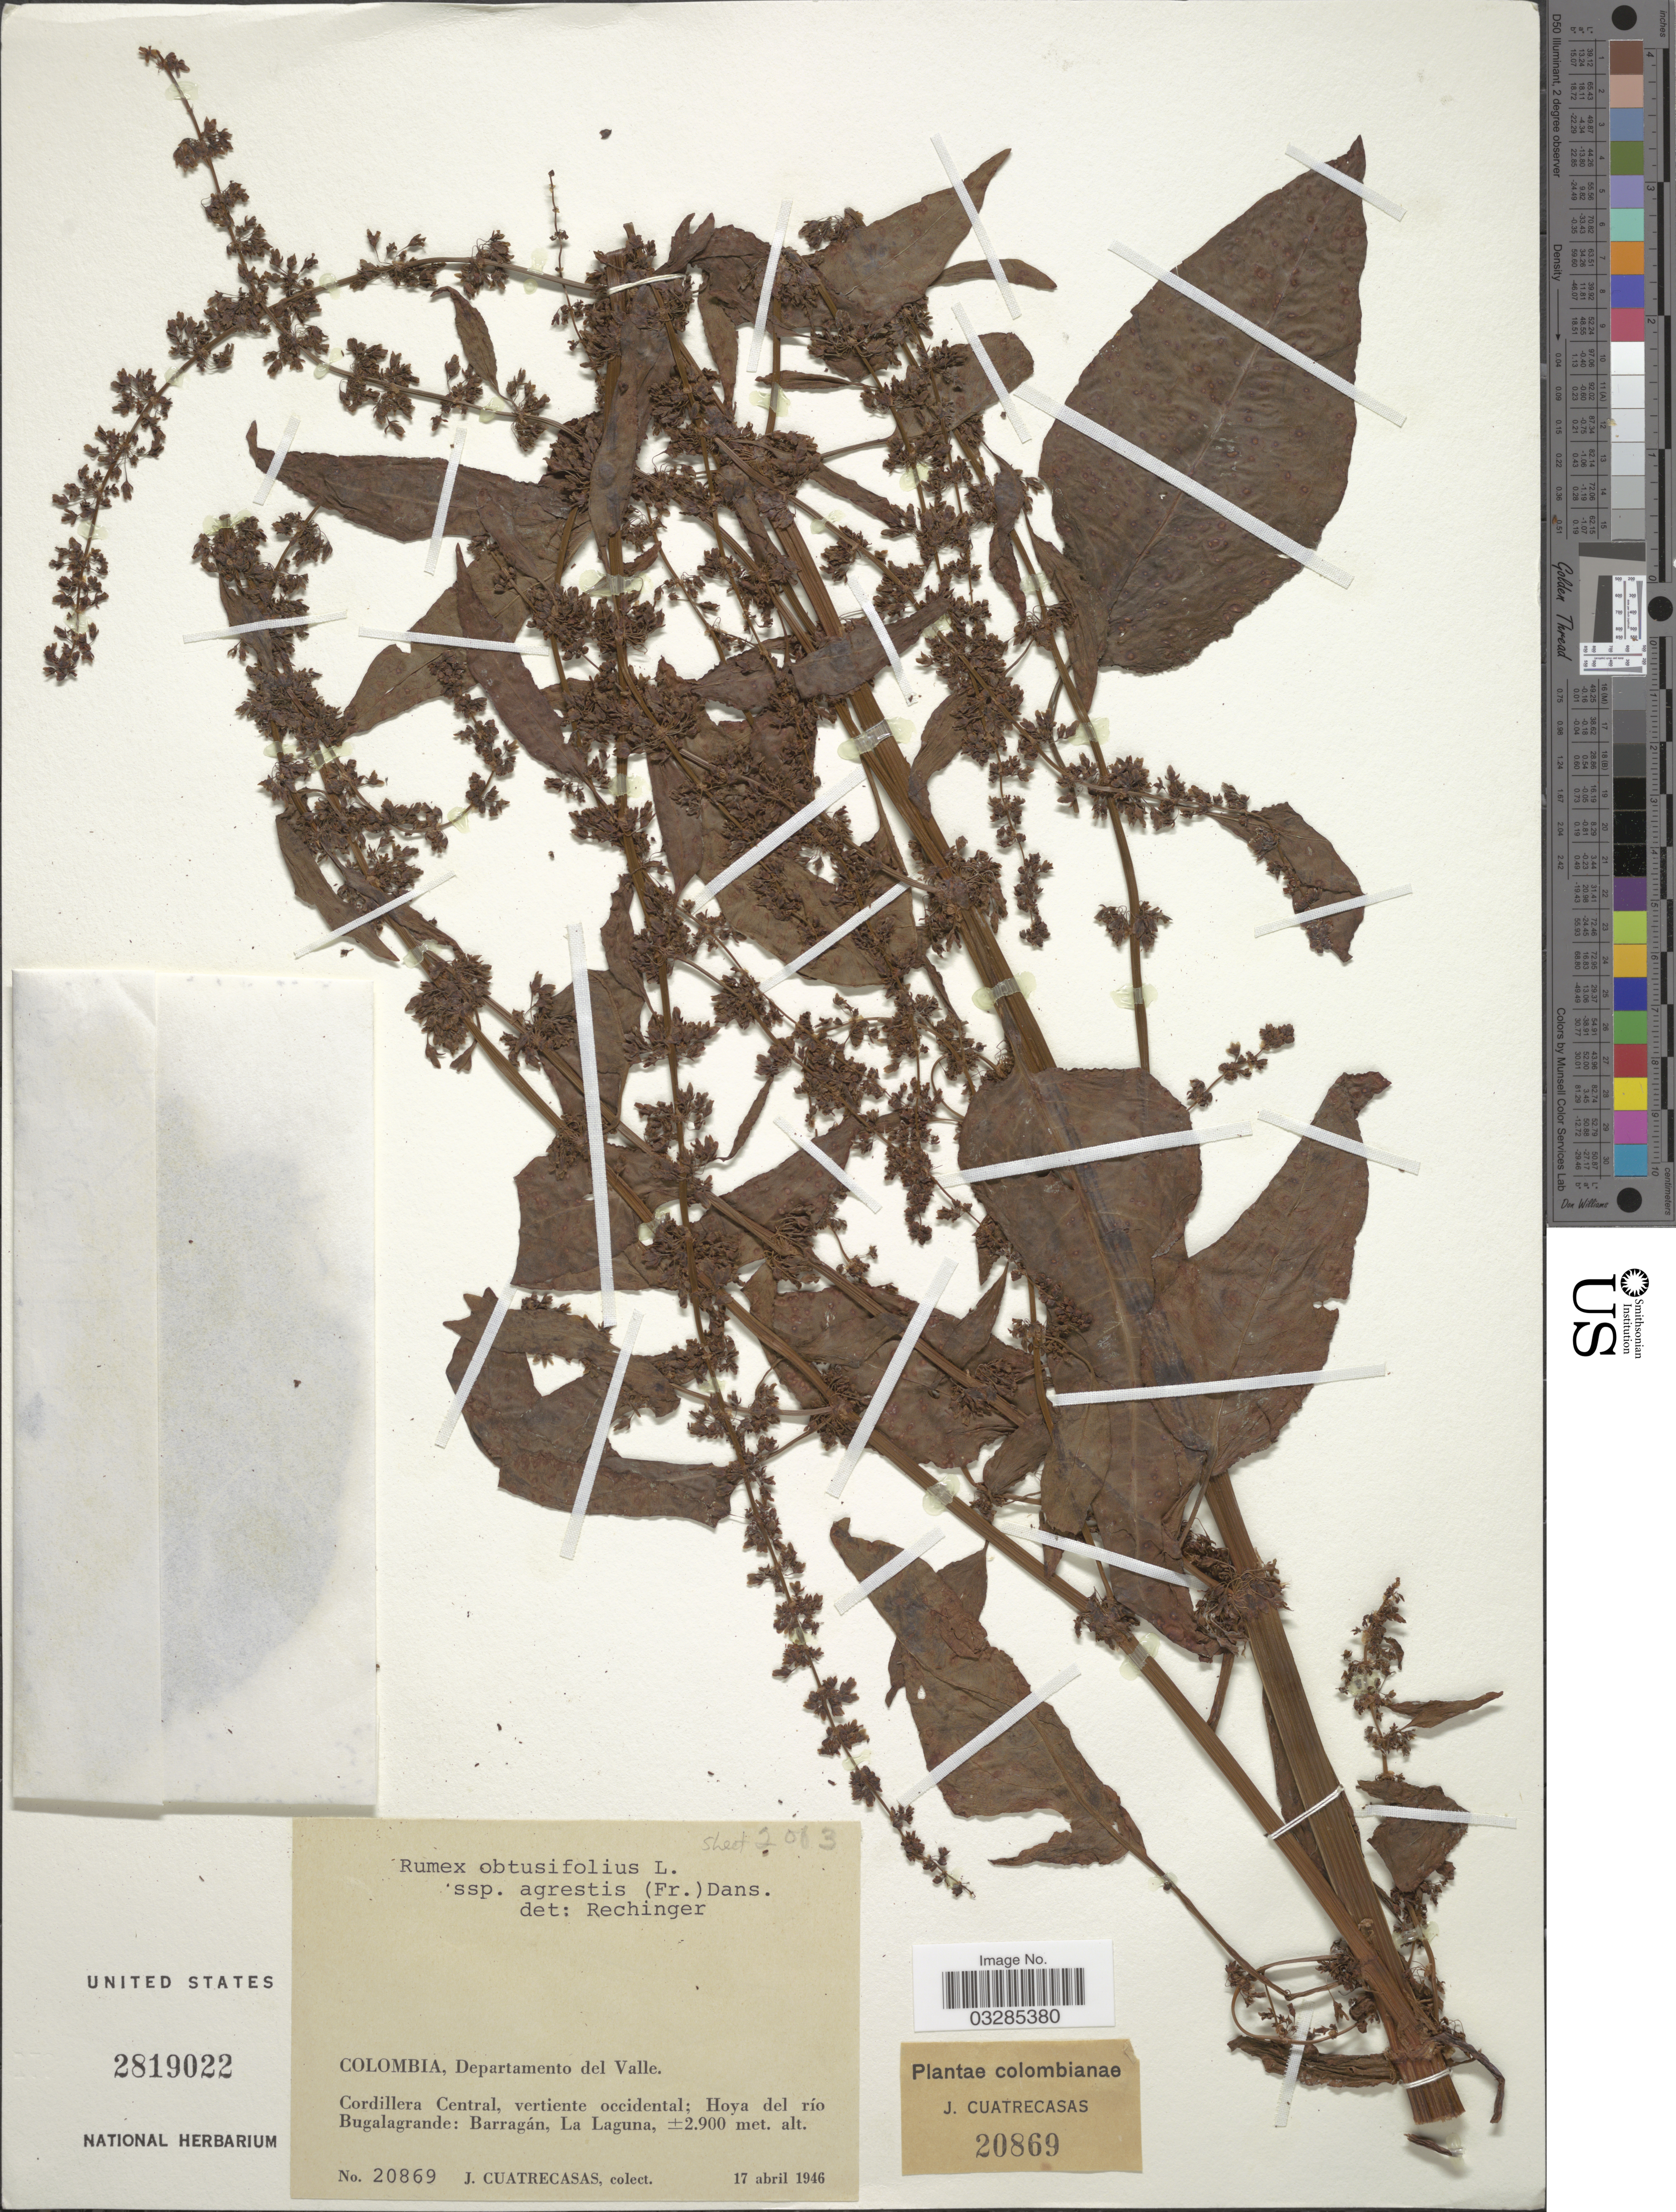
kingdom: Plantae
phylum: Tracheophyta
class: Magnoliopsida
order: Caryophyllales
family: Polygonaceae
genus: Rumex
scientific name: Rumex obtusifolius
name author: L.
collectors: J. Cuatrecasas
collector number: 20869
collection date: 1946-04-17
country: Colombia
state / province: Valle del Cauca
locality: Departamento del Valle. Cordillera Central, vertiente occidental; Hoya del río Bugalagrande: Barragán, La Laguna.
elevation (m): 2900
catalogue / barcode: US 2819022